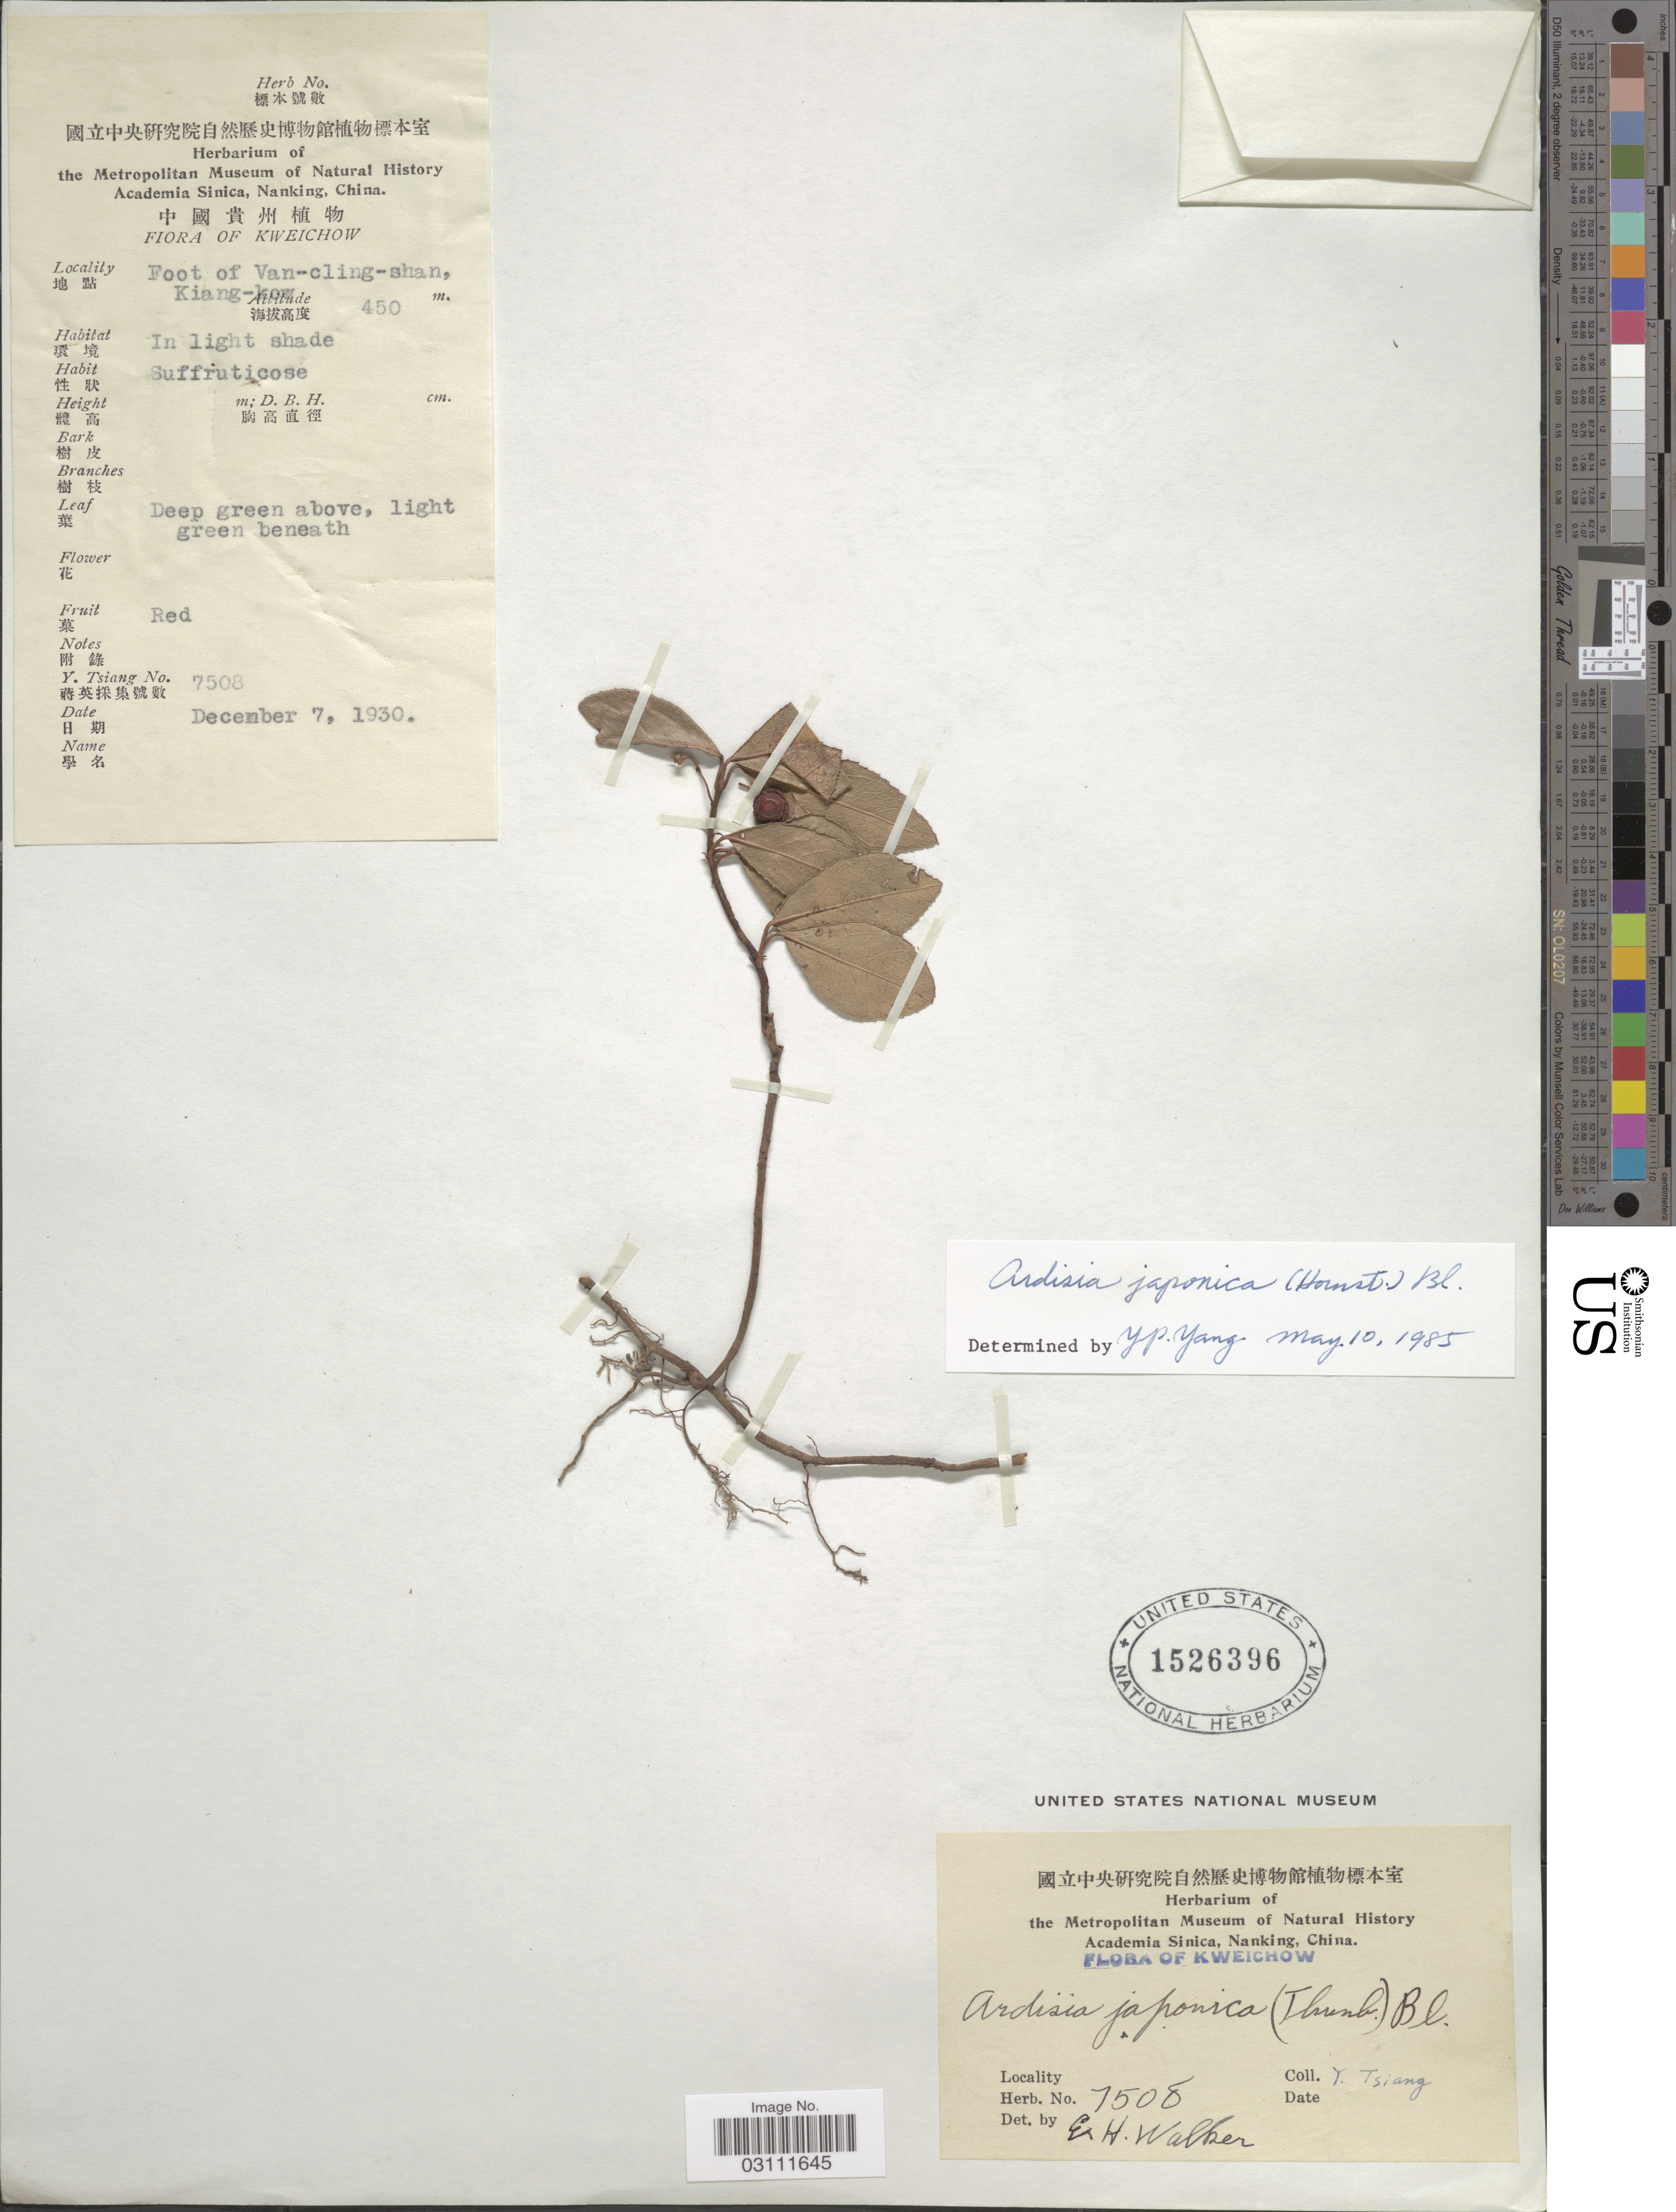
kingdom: Plantae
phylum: Tracheophyta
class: Magnoliopsida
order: Ericales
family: Primulaceae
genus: Ardisia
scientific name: Ardisia japonica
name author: (Thunb.) Blume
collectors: Y. Tsiang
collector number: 7508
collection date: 1930-12-07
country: China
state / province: Guizhou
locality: Kweichow, Foot of Van-cling-shan, Kiang-kow.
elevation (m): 450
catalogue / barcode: US 1526396